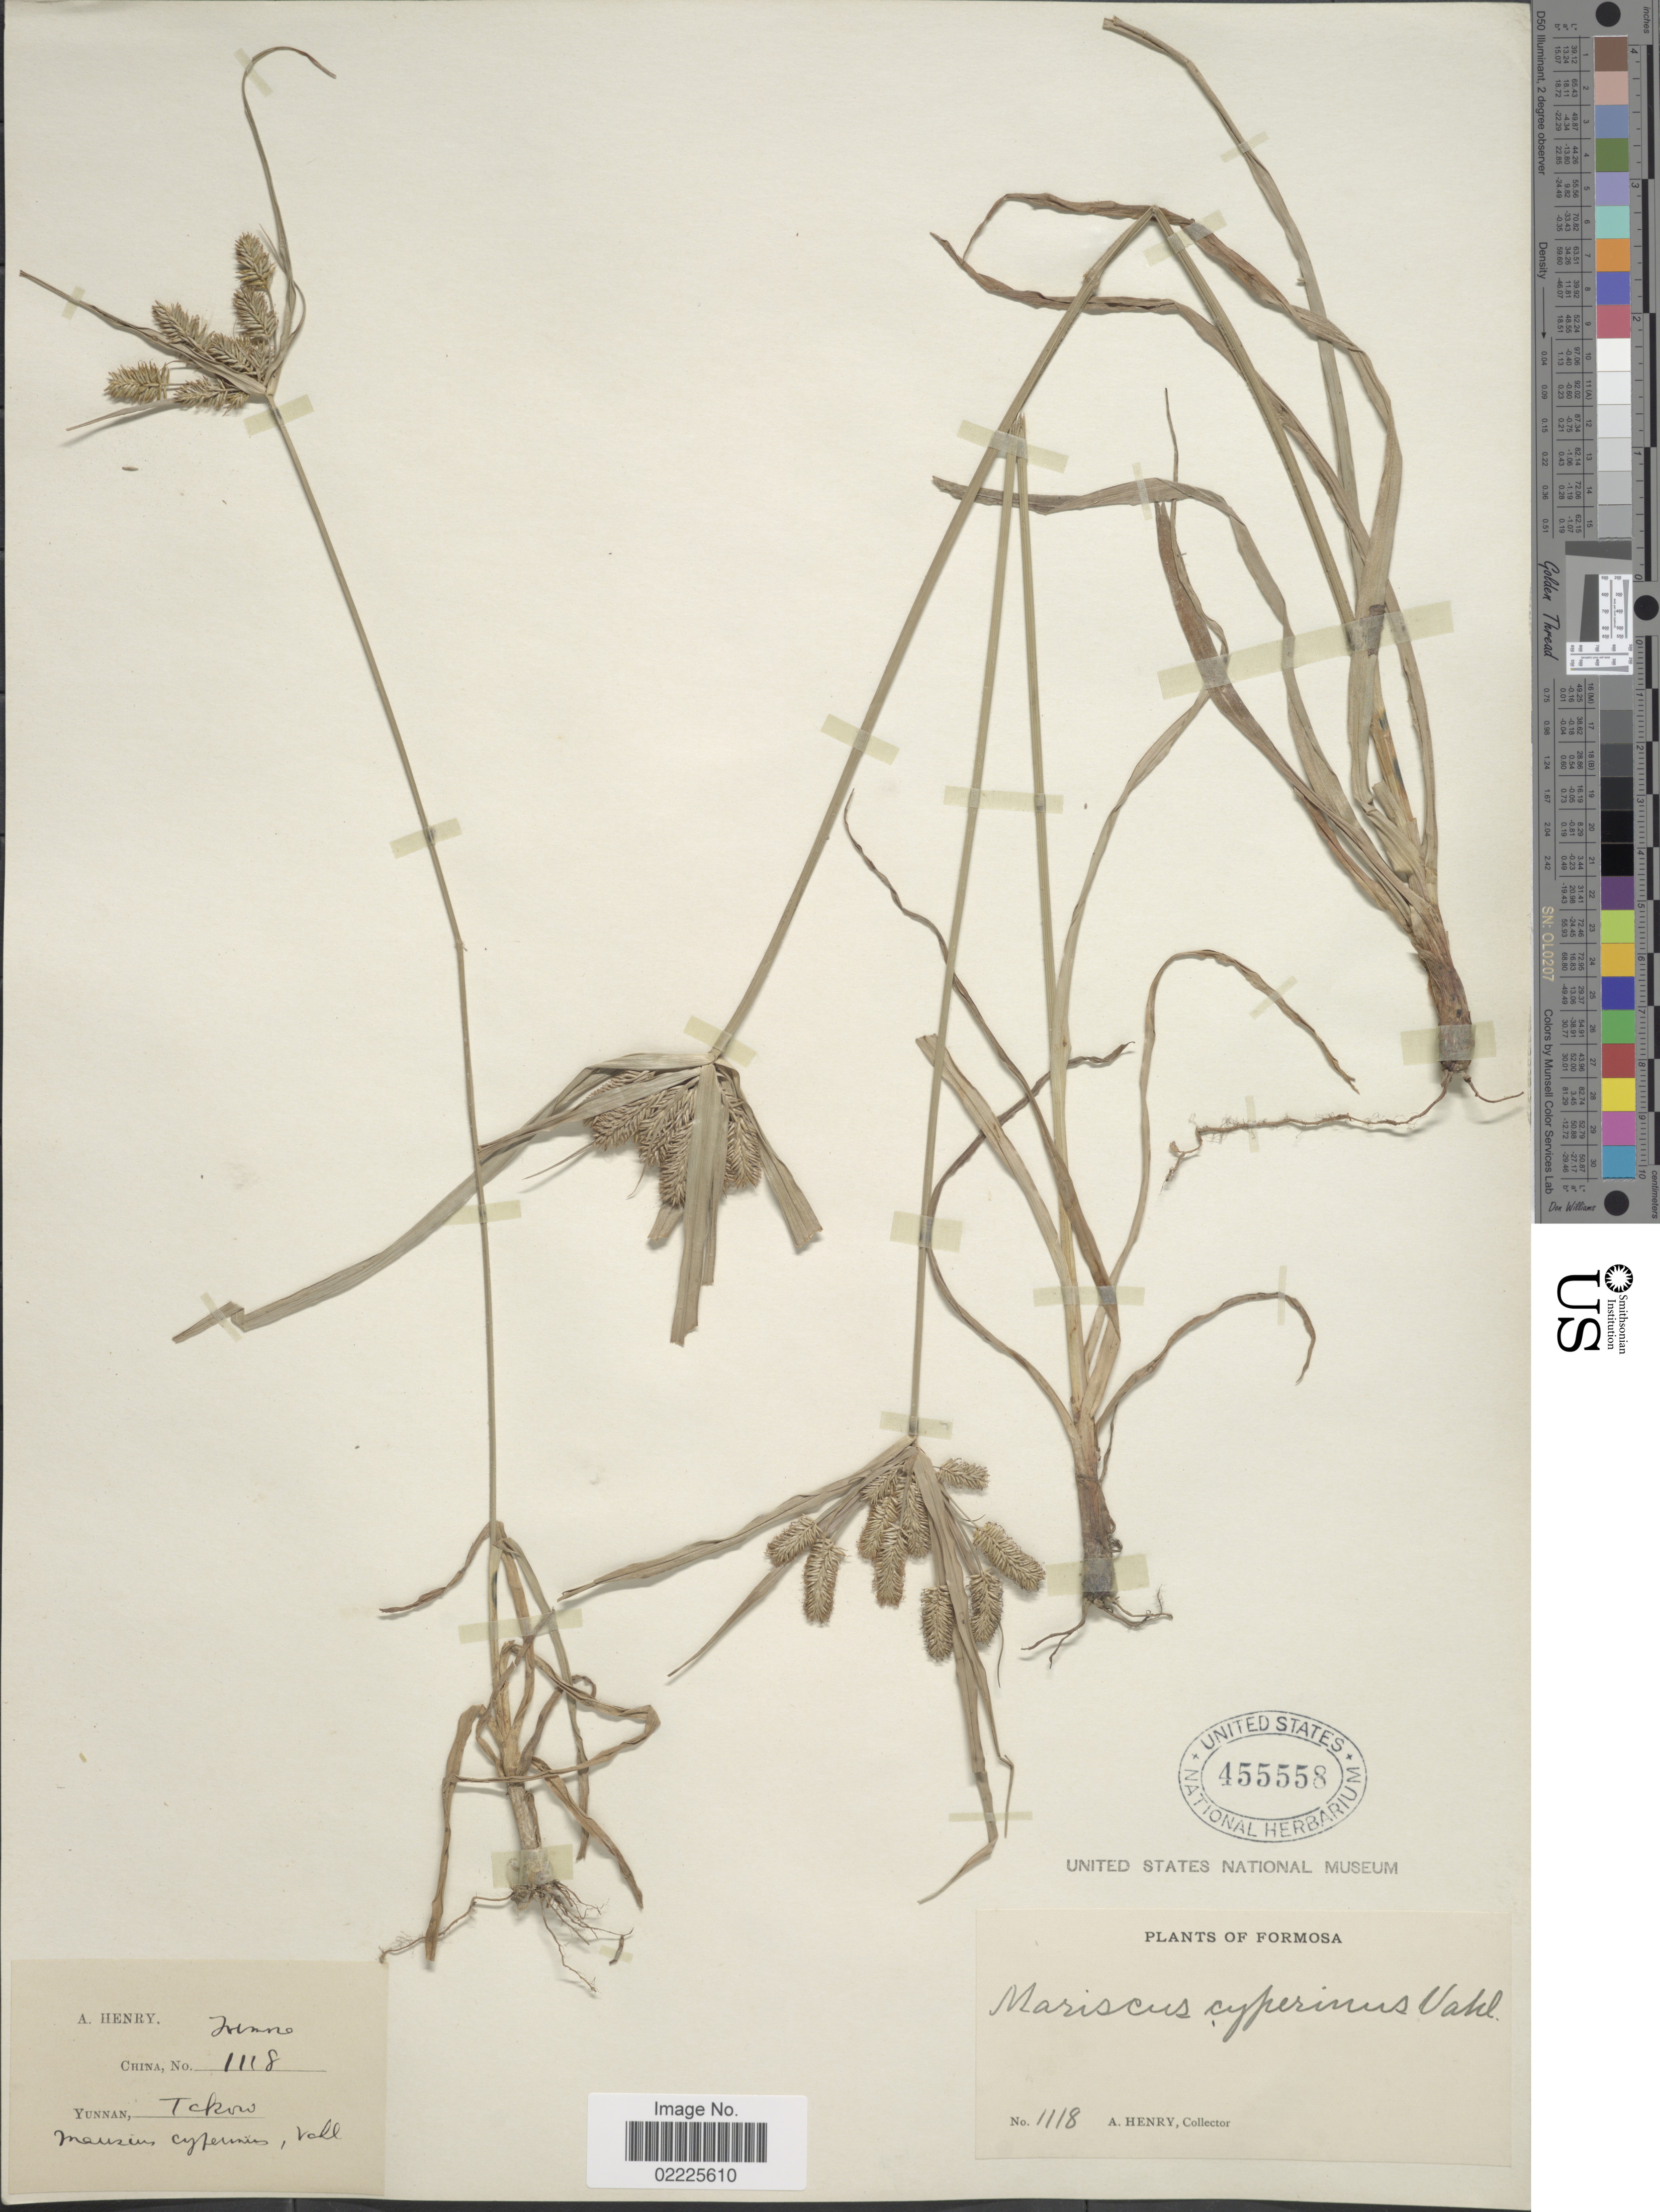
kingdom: Plantae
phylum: Tracheophyta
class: Liliopsida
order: Poales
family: Cyperaceae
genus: Cyperus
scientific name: Cyperus cyperoides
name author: (L.) Kuntze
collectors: A. Henry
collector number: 1118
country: Taiwan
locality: Formosa, Takow.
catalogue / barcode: US 455558